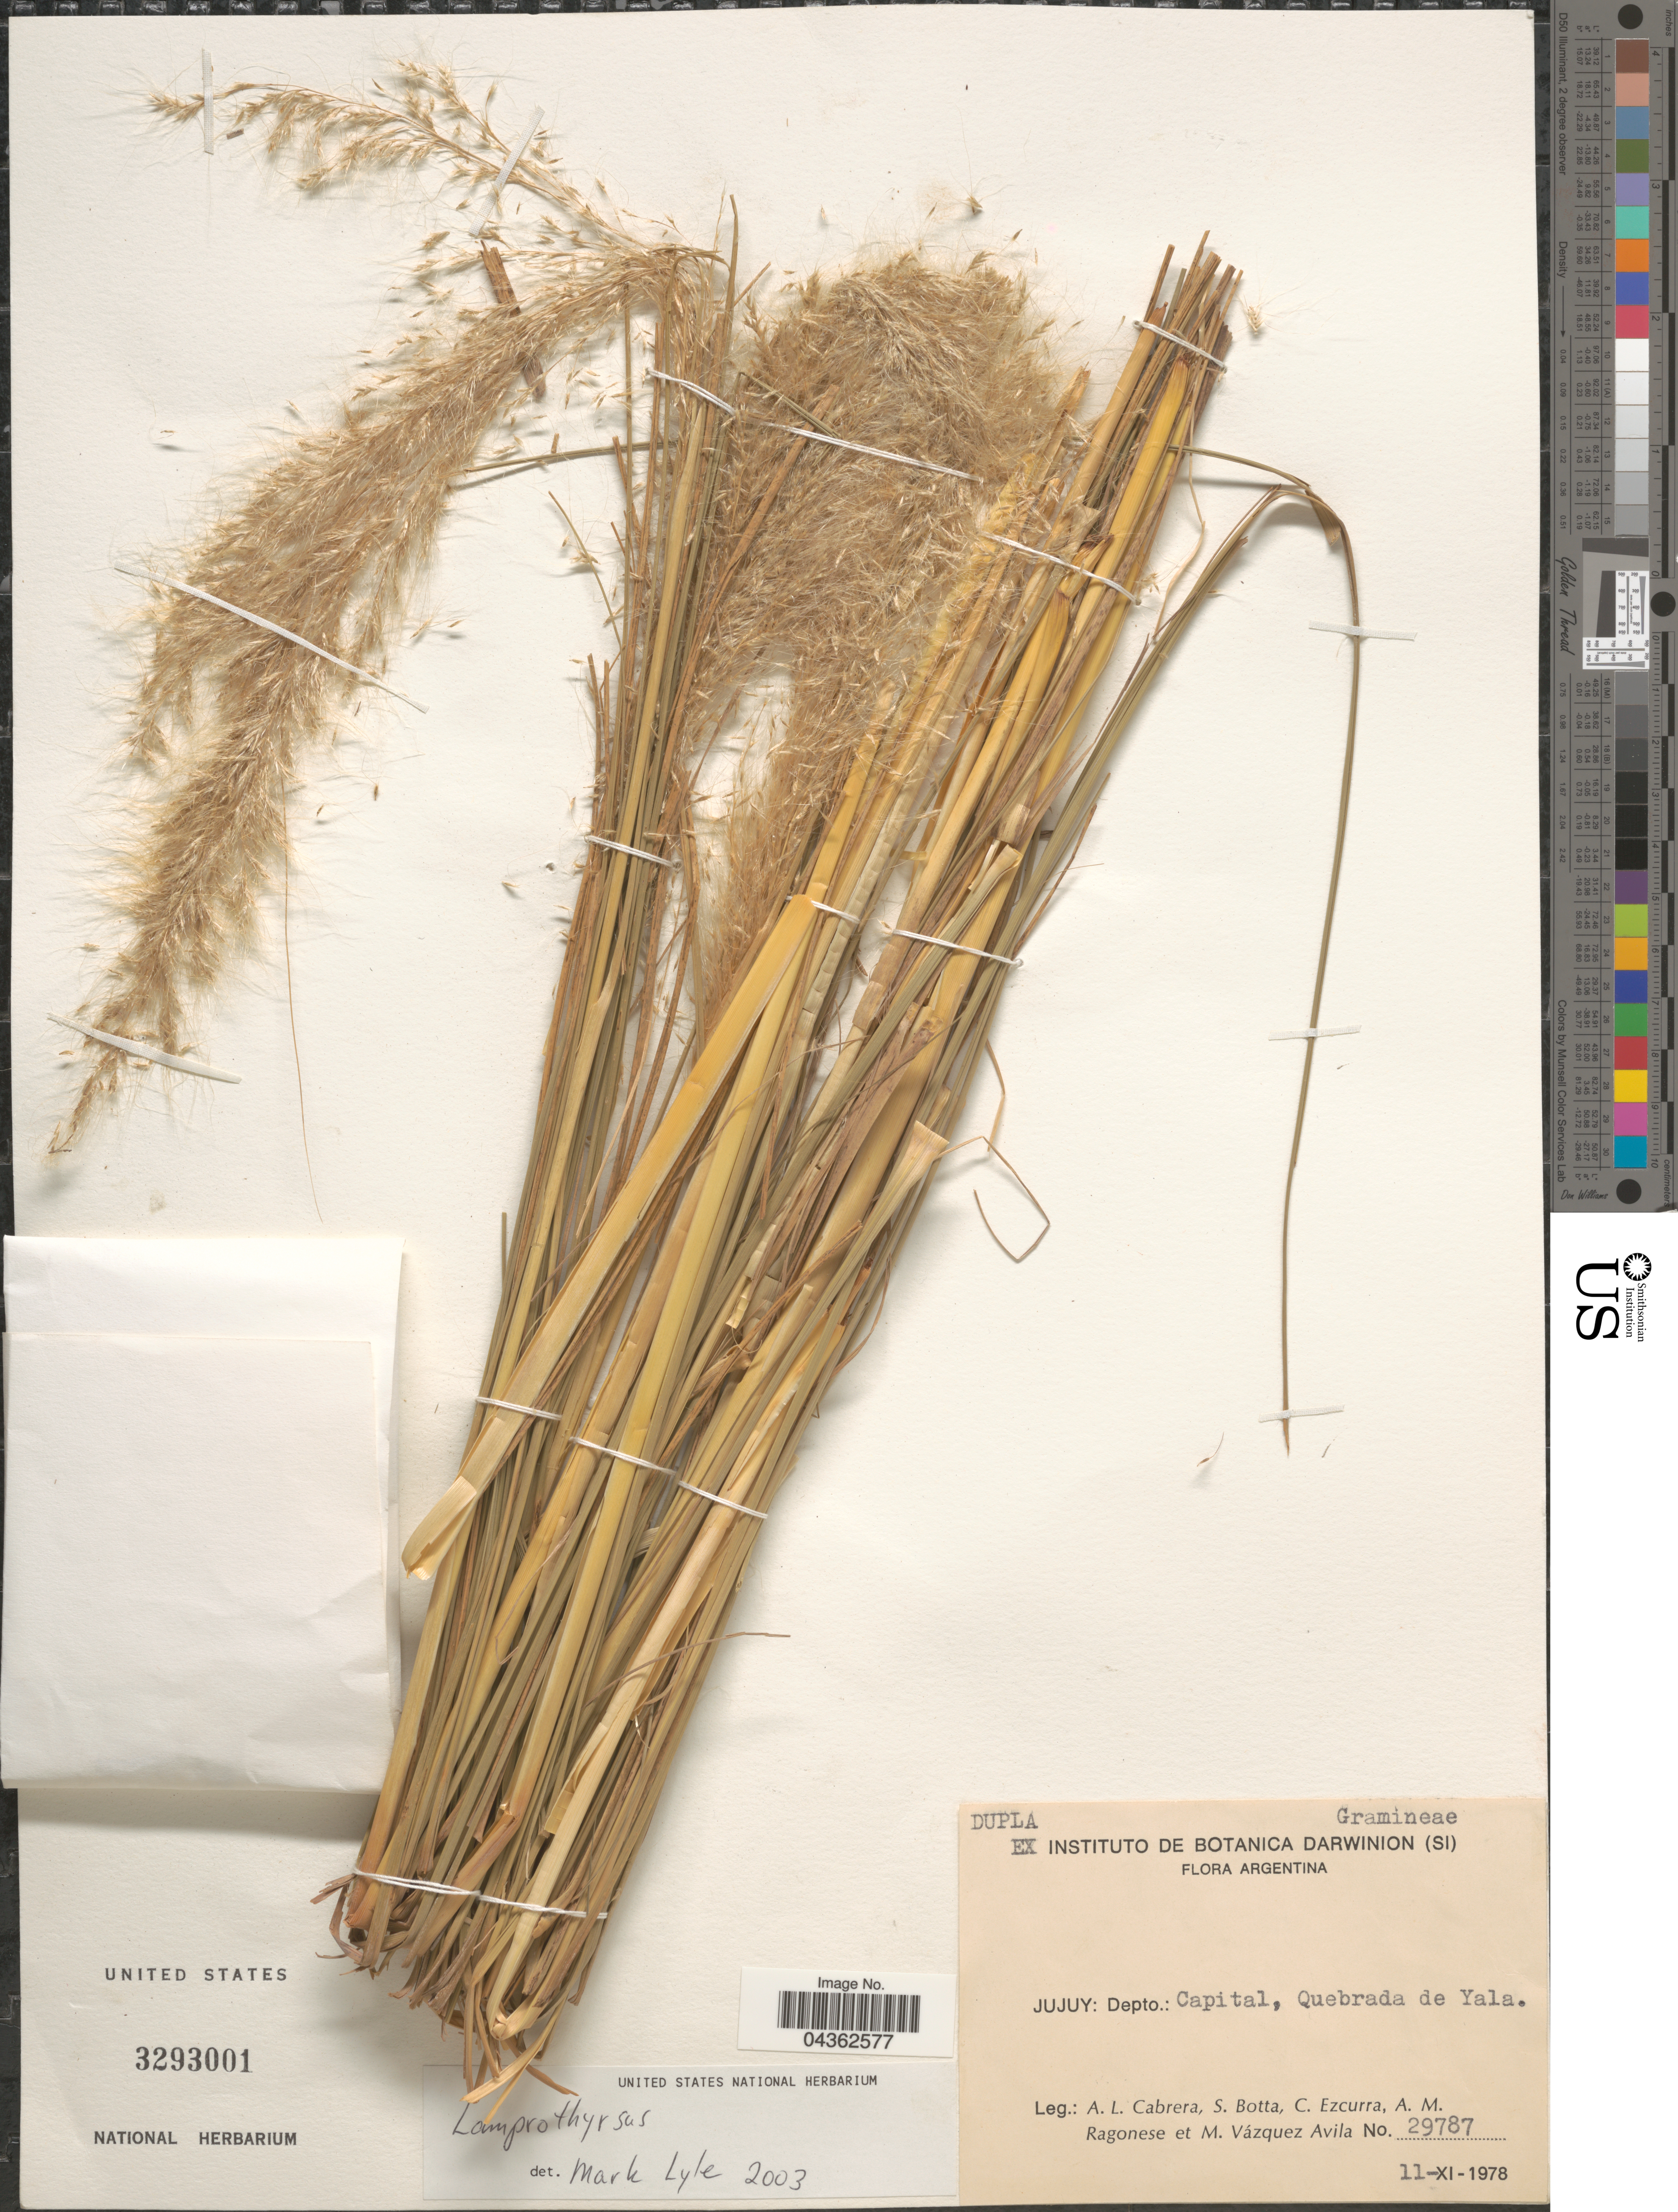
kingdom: Plantae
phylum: Tracheophyta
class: Liliopsida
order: Poales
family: Poaceae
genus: Cortaderia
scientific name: Cortaderia hieronymi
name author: (Kuntze) H.P. Linder & N.P. Barker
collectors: A. L. Cabrera, S. Botta, C. Ezcurra, A. Ragonese & M. D. Vázquez A.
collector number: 29787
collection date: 1978-11-11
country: Argentina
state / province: Jujuy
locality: Depto.: Capital, Quebrada de Yala.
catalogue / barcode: US 3293001